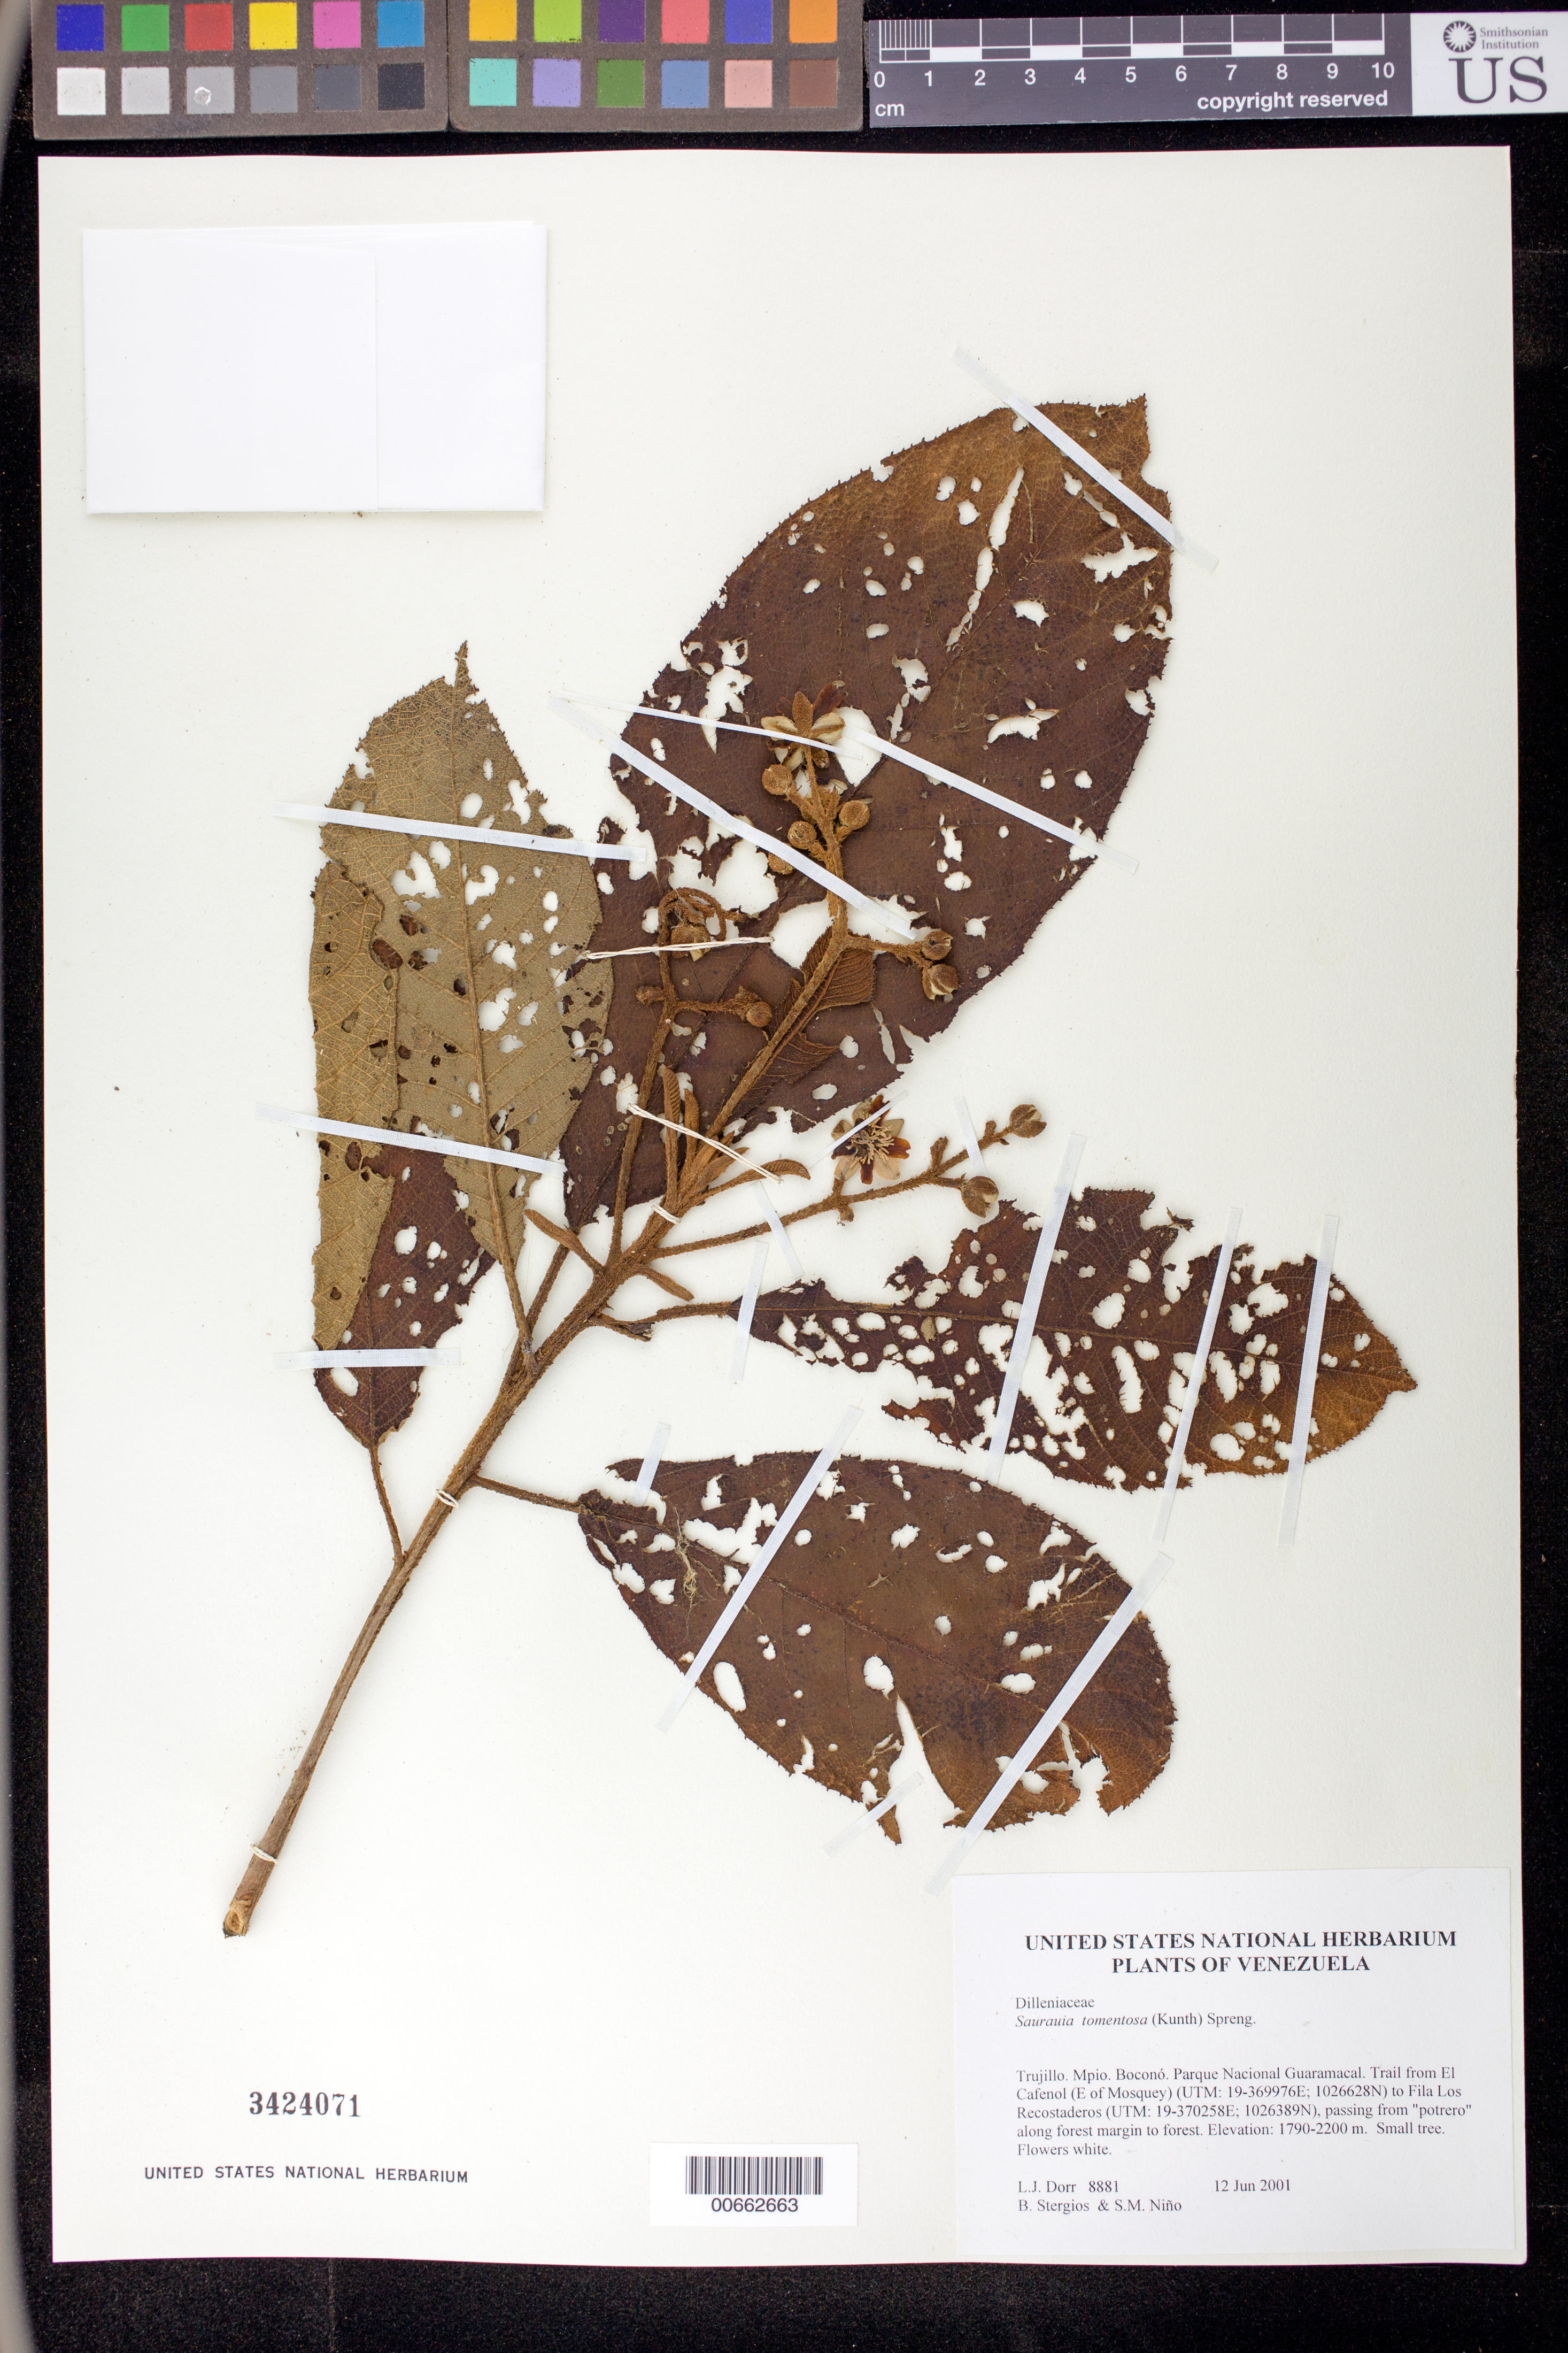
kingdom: Plantae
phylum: Tracheophyta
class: Magnoliopsida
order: Ericales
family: Actinidiaceae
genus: Saurauia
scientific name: Saurauia tomentosa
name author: (Kunth) Spreng.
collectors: L. J. Dorr, B. G. Stergios & S. M. Niño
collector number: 8881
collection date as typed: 12 Jun 2001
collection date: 2001-06-12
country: Venezuela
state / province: Trujillo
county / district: Boconó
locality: Parque Nacional Guaramacal. Trail from El Cafenol (E of Mosquey) to Fila Los Recostaderos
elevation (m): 1790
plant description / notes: AAU, MO, PORT, US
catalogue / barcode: US 3424071